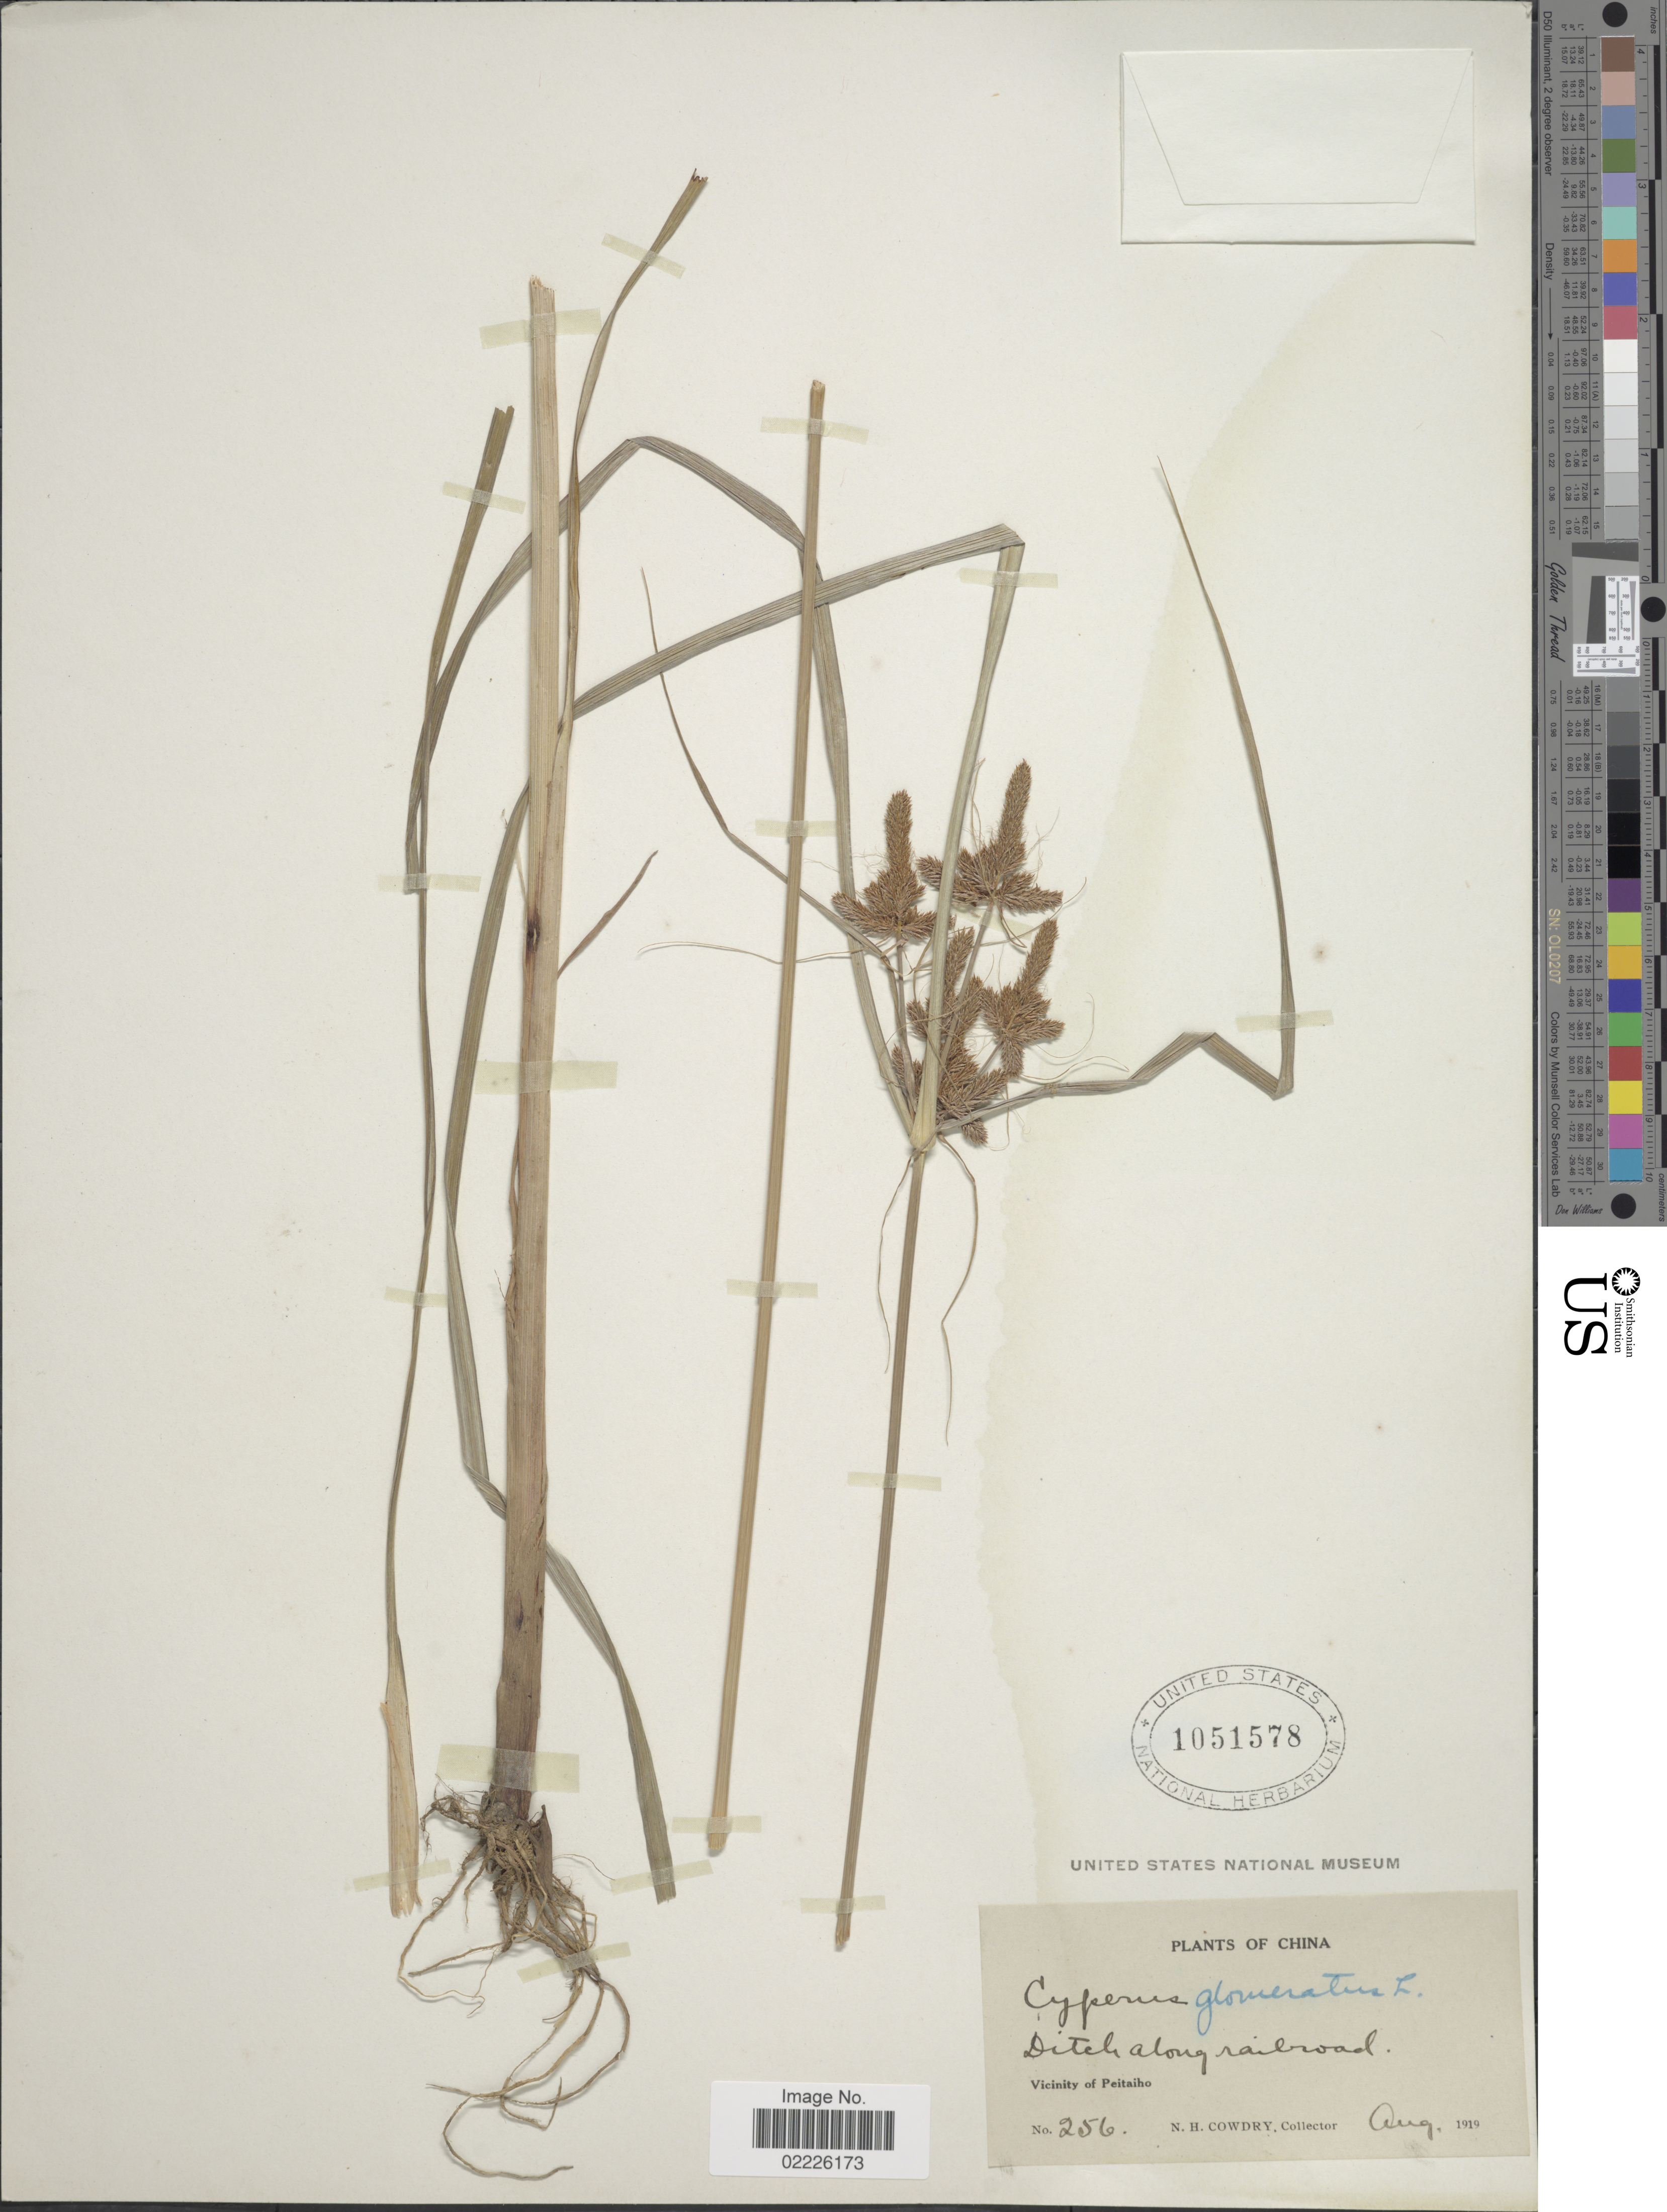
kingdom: Plantae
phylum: Tracheophyta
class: Liliopsida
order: Poales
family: Cyperaceae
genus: Cyperus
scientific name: Cyperus glomeratus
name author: L.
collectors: N. H. Cowdry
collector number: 256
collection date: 1919-08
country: China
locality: Vicinity of Peitaiho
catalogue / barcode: US 1051578